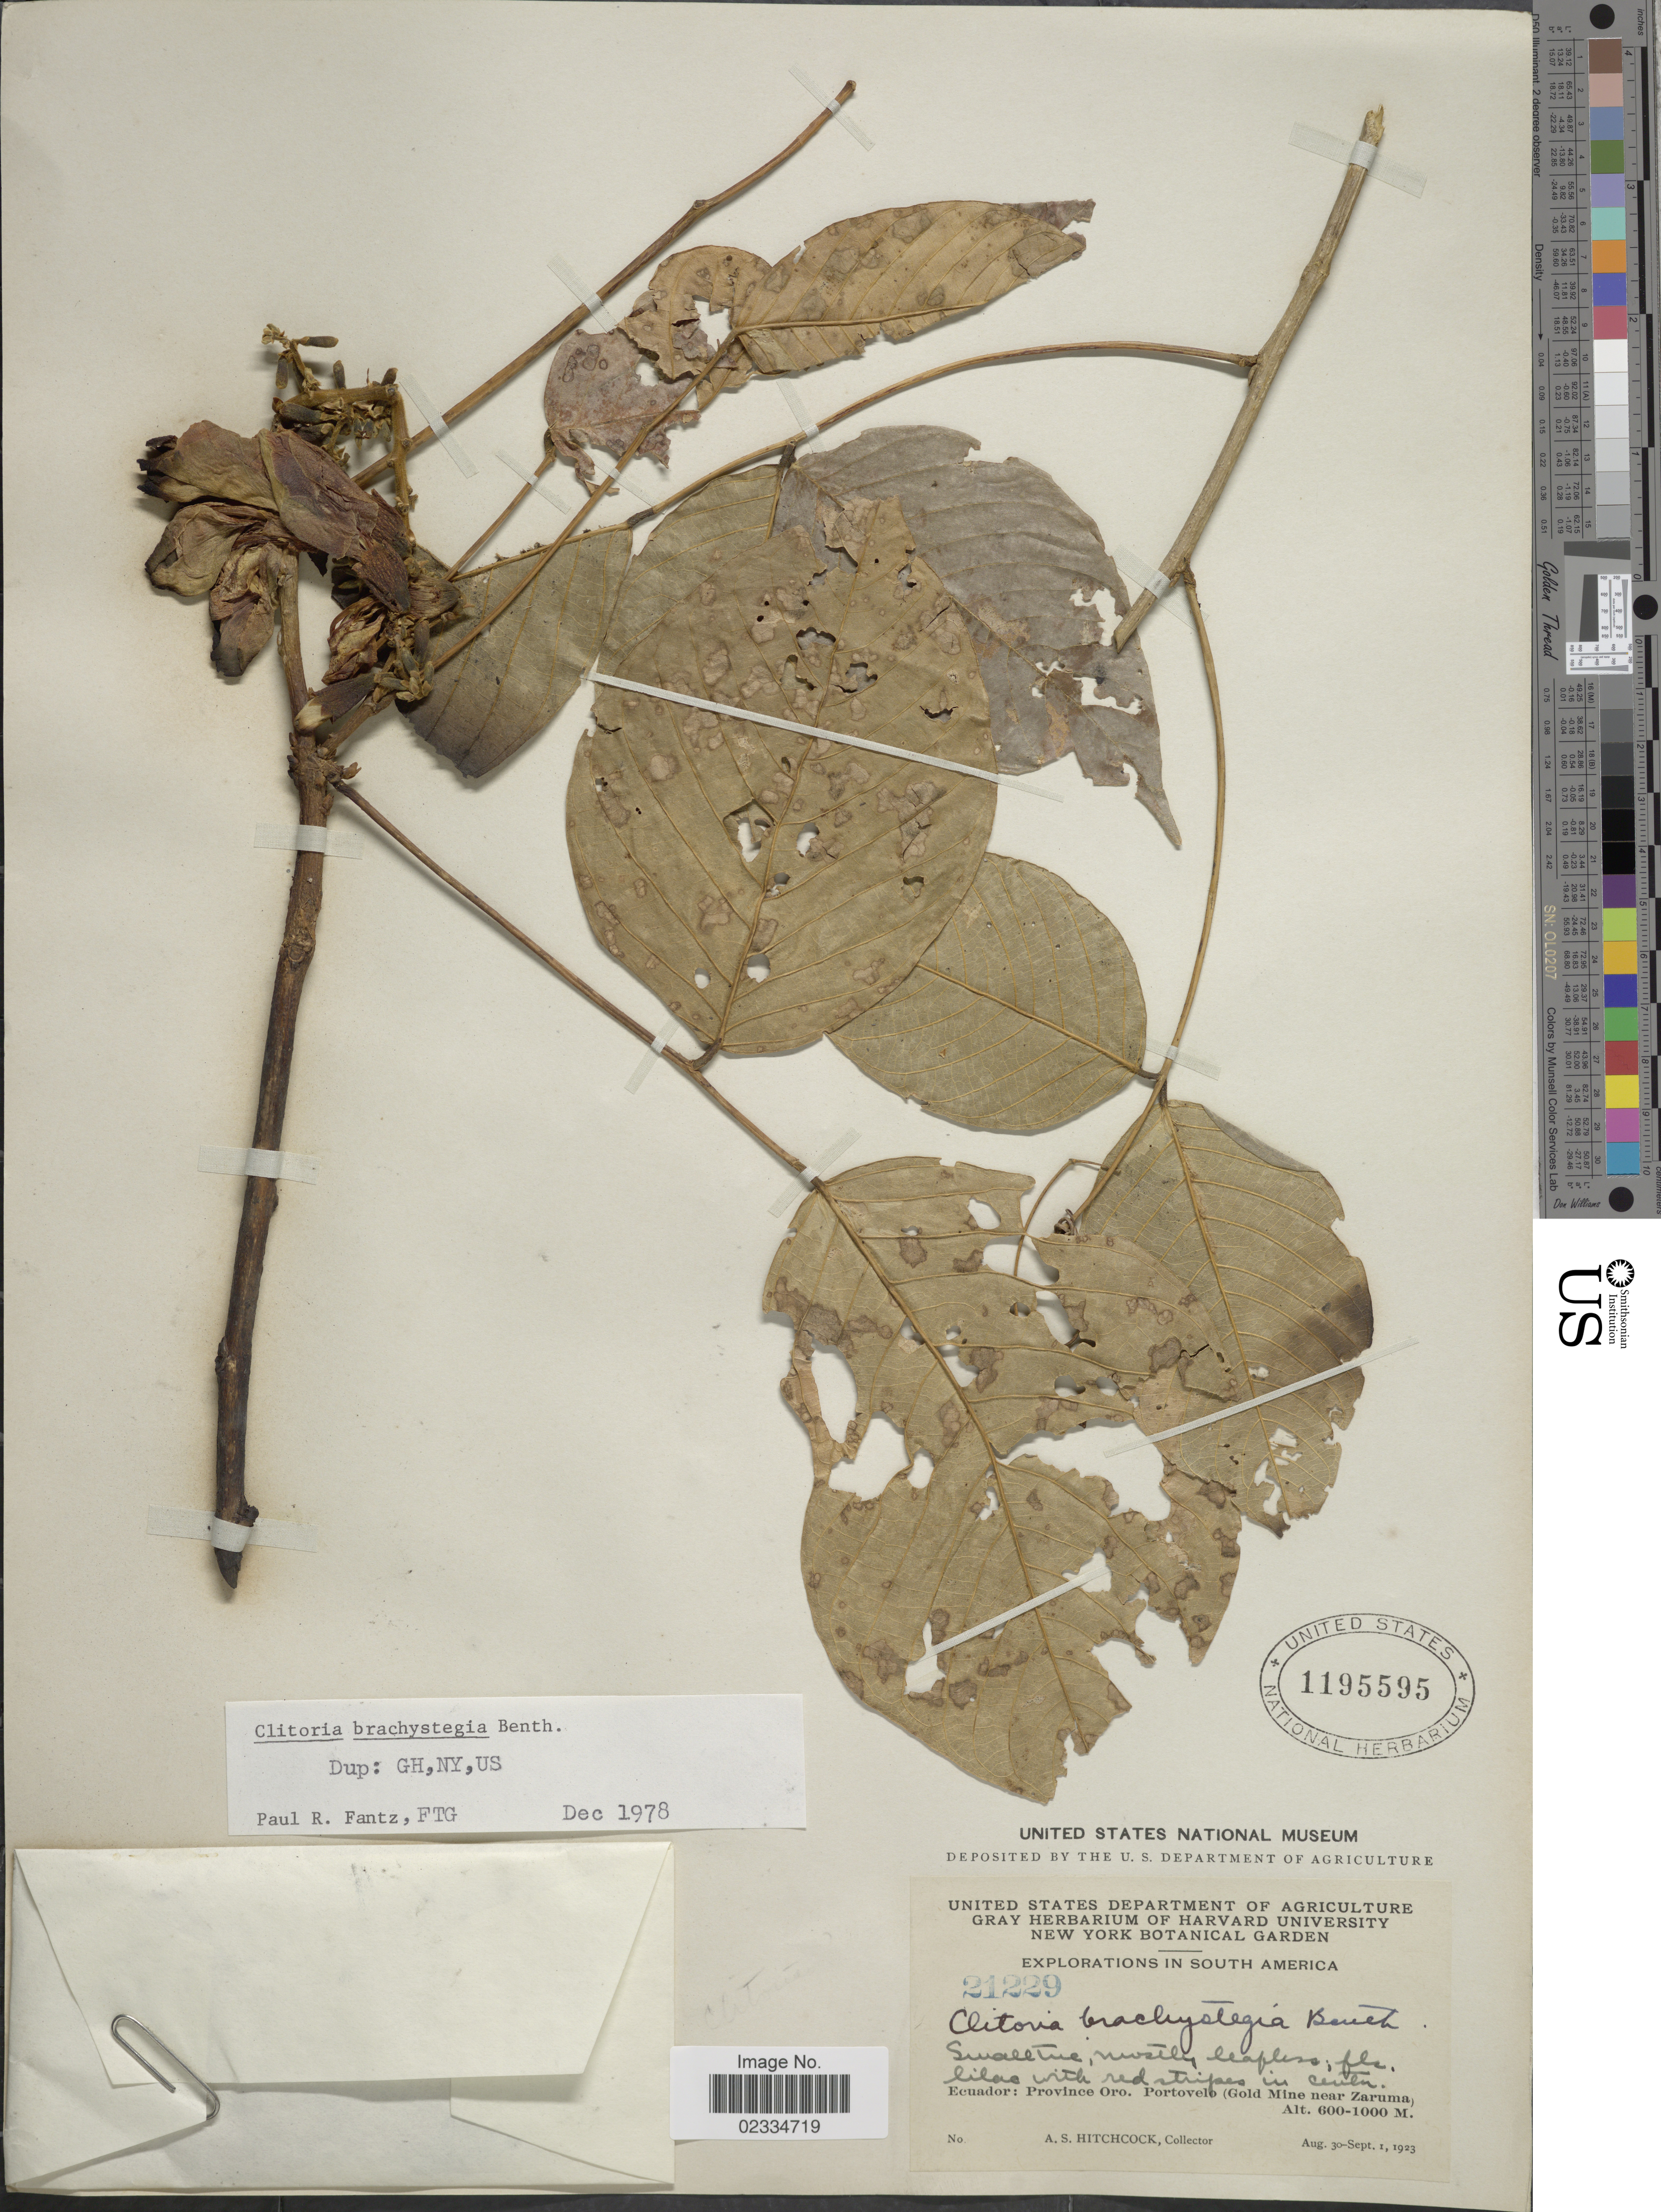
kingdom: Plantae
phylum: Tracheophyta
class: Magnoliopsida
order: Fabales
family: Fabaceae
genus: Clitoria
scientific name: Clitoria brachystegia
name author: Benth.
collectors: A. S. Hitchcock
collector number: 21229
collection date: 1923-08-30/1923-09-01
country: Ecuador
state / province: El Oro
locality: Portovelo (Gold Mine near Zaruma)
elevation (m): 600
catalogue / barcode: US 1195595